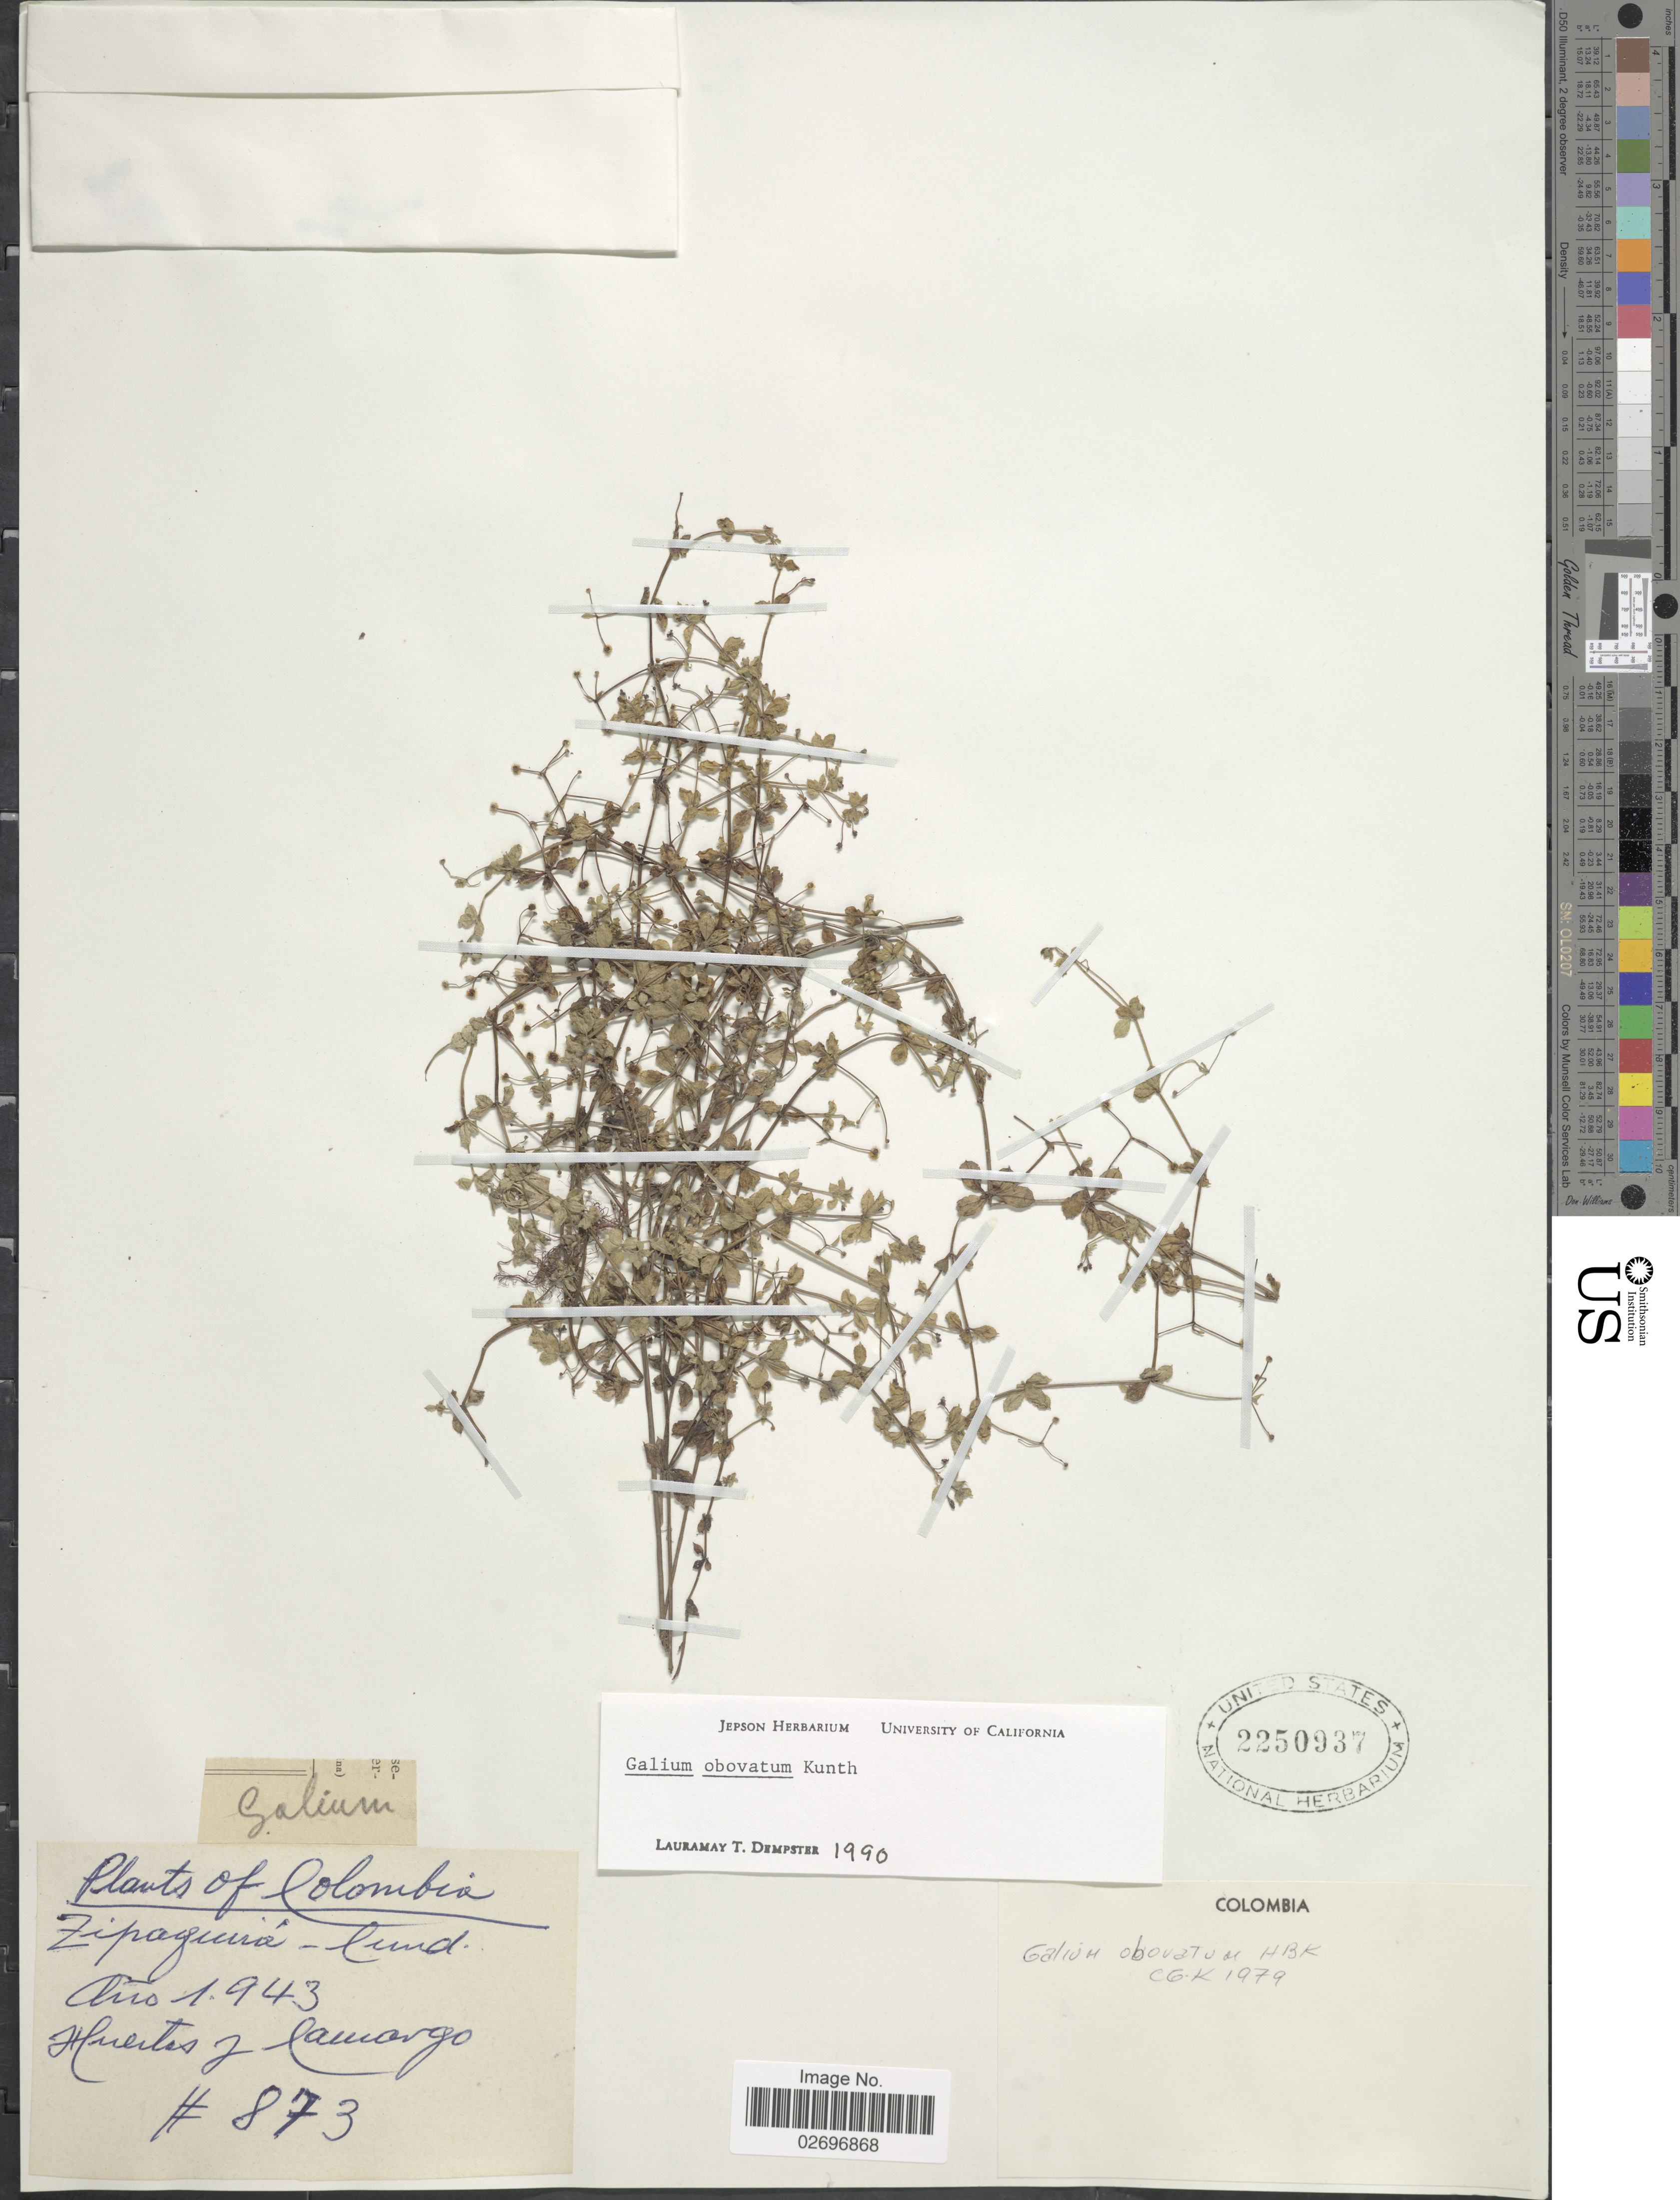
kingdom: Plantae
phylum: Tracheophyta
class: Magnoliopsida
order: Gentianales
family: Rubiaceae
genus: Galium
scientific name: Galium obovatum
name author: Kunth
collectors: Huertas & -. Camargo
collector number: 873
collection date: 1943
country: Colombia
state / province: Cundinamarca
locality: Zipaquira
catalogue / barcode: US 2250937